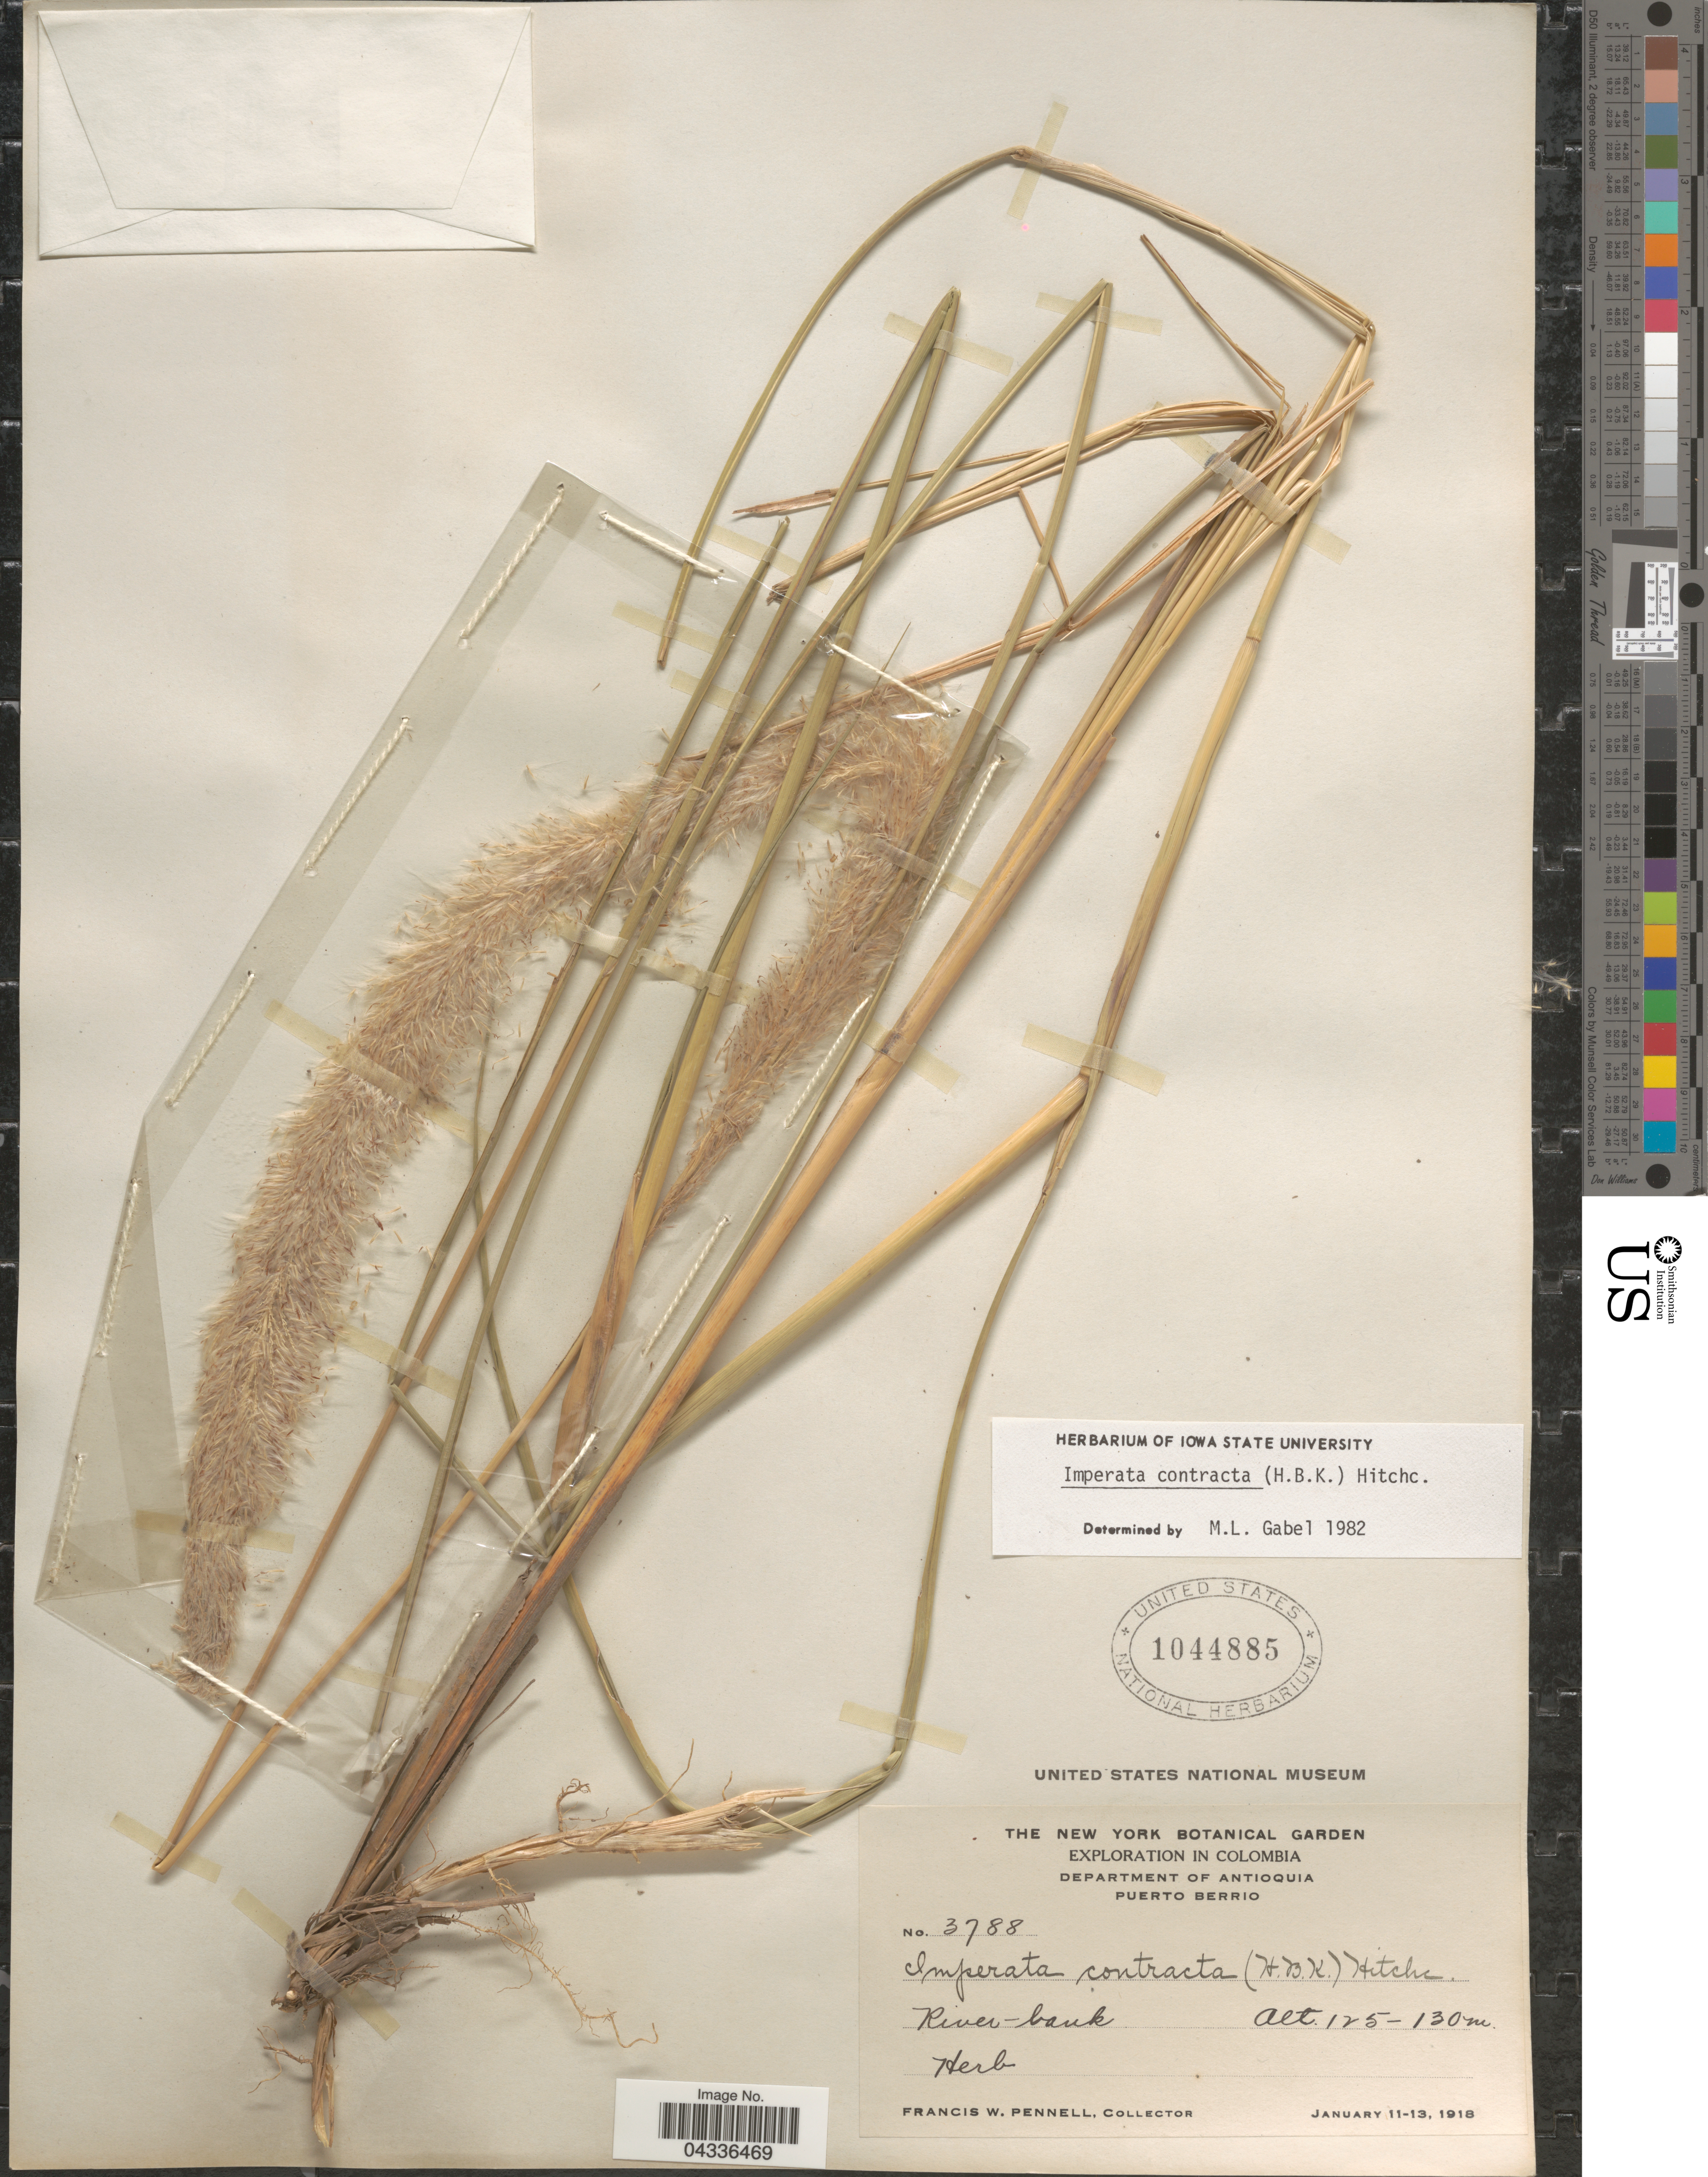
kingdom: Plantae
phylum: Tracheophyta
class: Liliopsida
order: Poales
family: Poaceae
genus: Imperata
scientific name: Imperata contracta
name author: (Kunth) Hitchc.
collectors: F. W. Pennell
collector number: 3788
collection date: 1918-01-11/1918-01-13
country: Colombia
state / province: Antioquia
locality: Exploration in Colombia. Department of Antioquia. Puerto Berrio. River-bank.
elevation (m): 125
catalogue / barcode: US 1044885